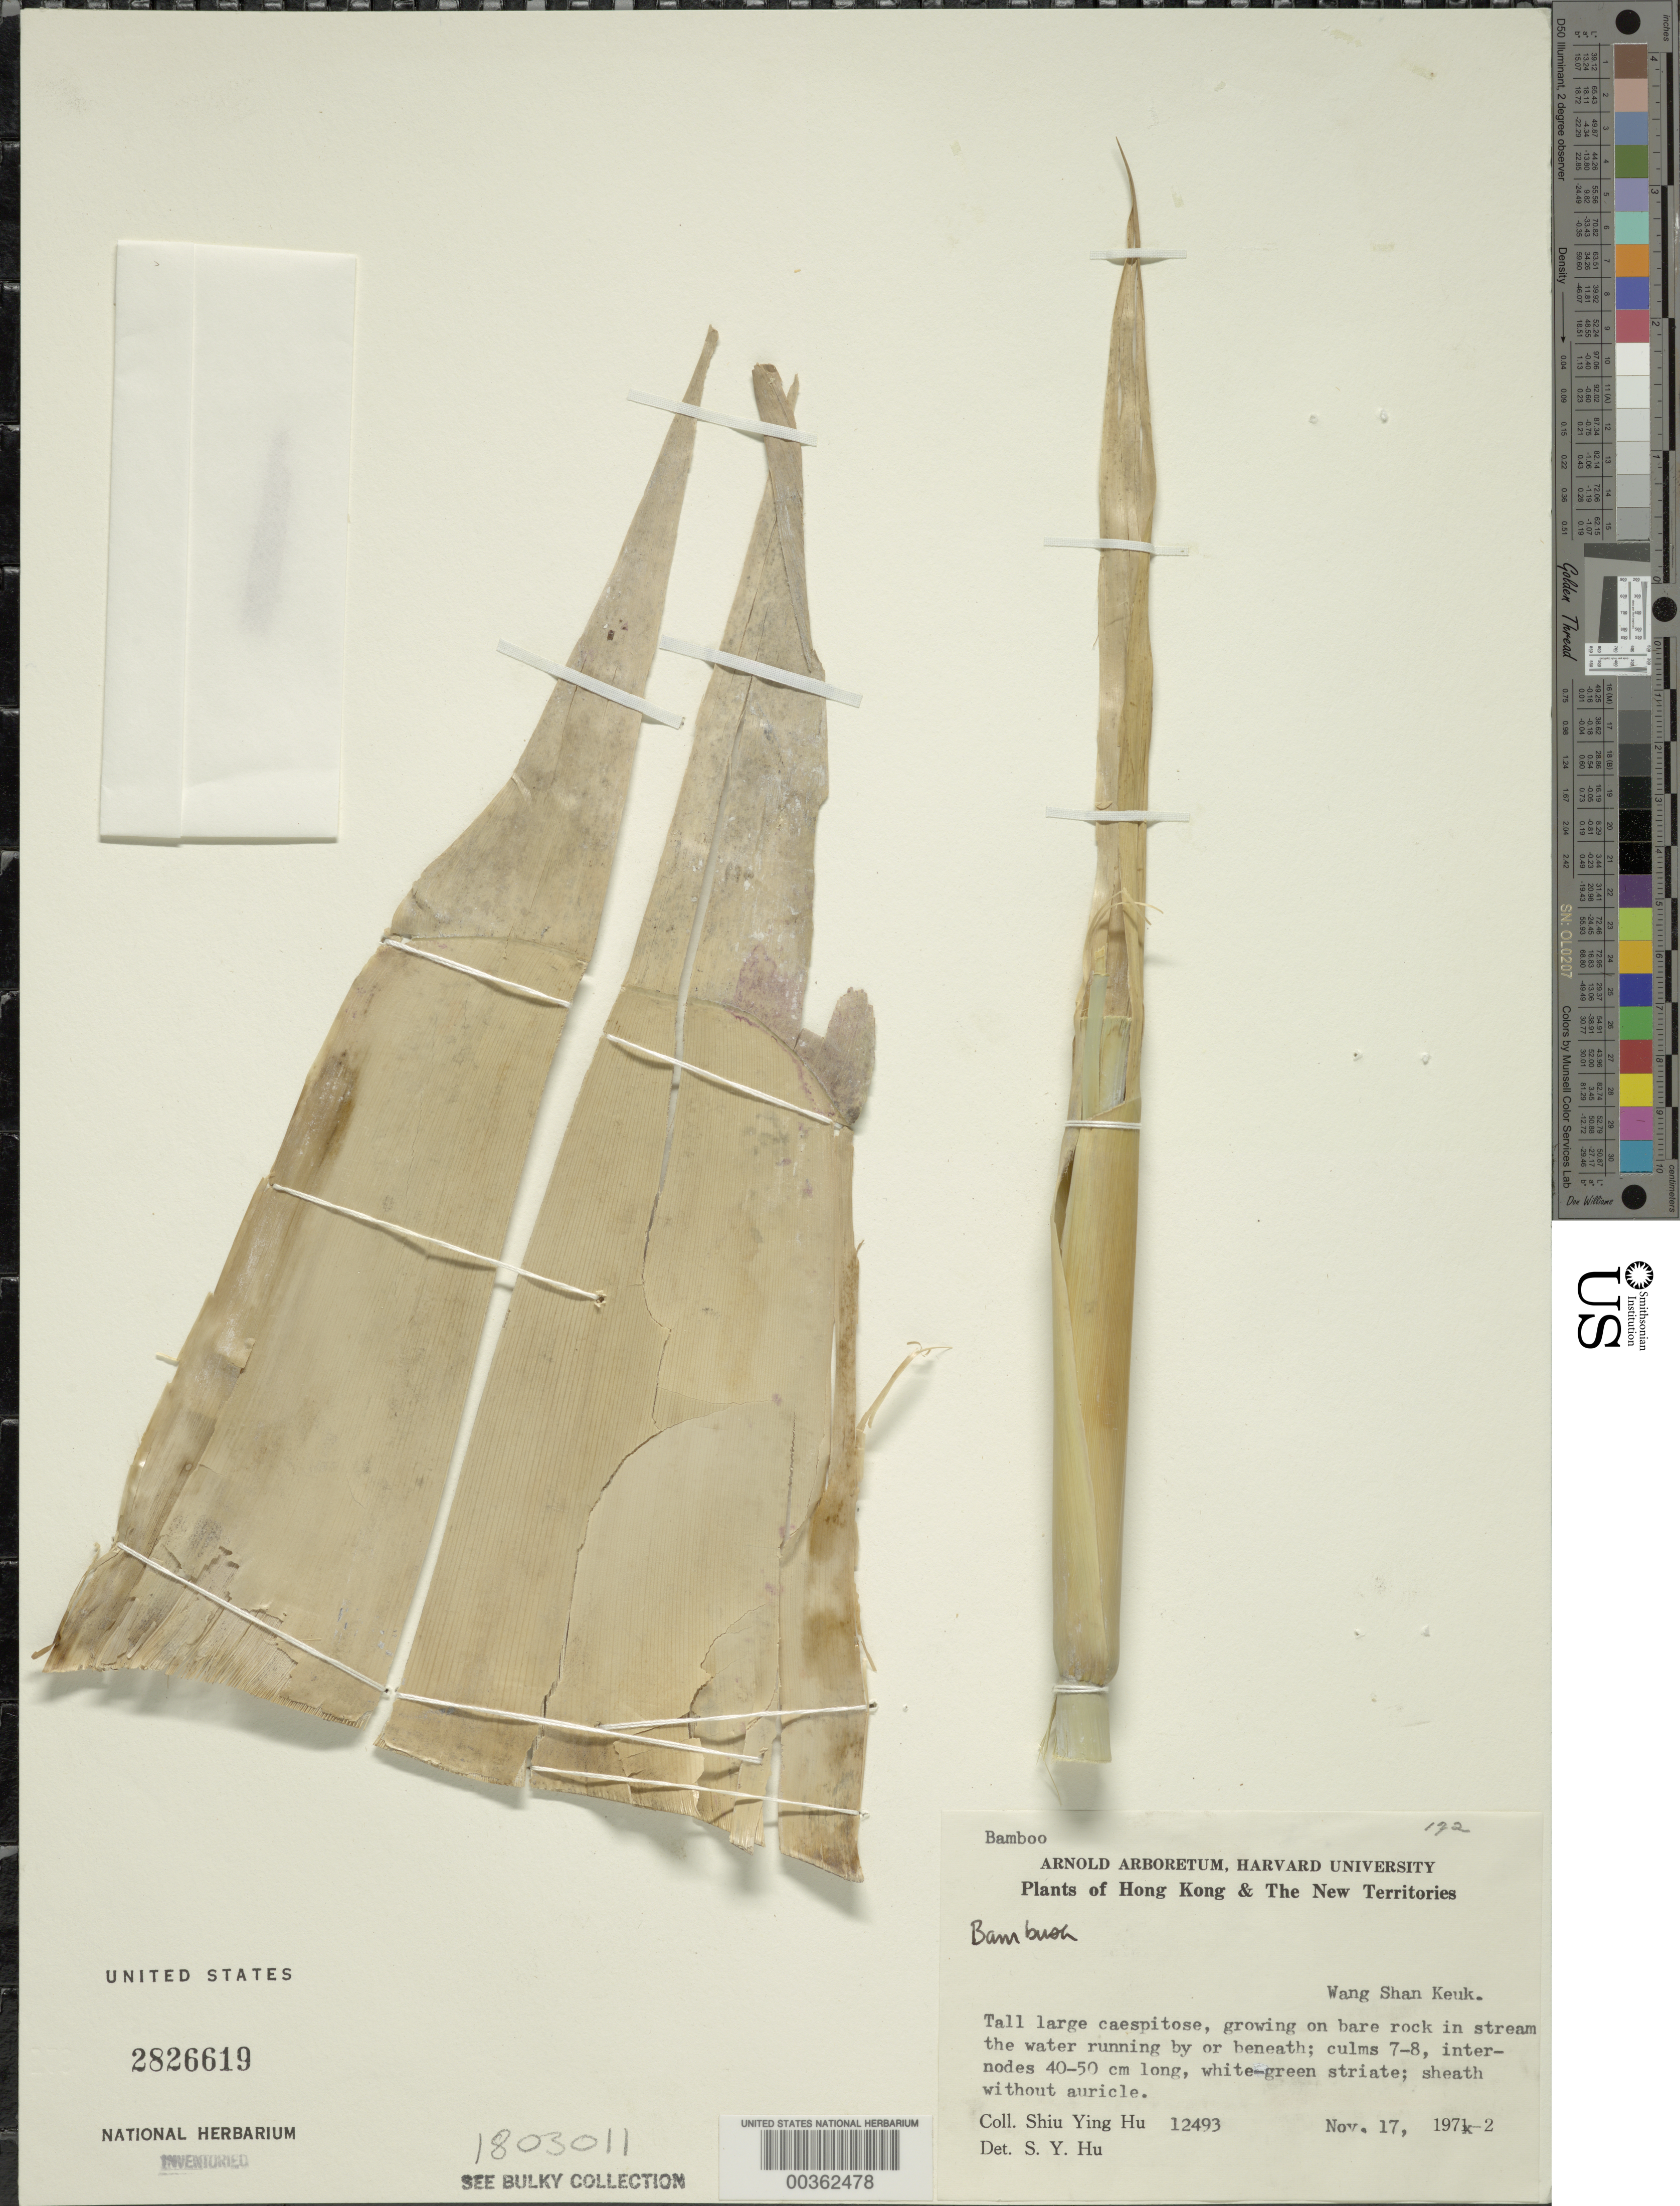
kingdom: Plantae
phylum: Tracheophyta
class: Liliopsida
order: Poales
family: Poaceae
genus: Bambusa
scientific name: Bambusa sp.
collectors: S. Y. Hu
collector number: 12493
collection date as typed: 17 Nov 1972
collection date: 1972-11-17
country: China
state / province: Hong Kong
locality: Wang shan keuk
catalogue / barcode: US 2826619